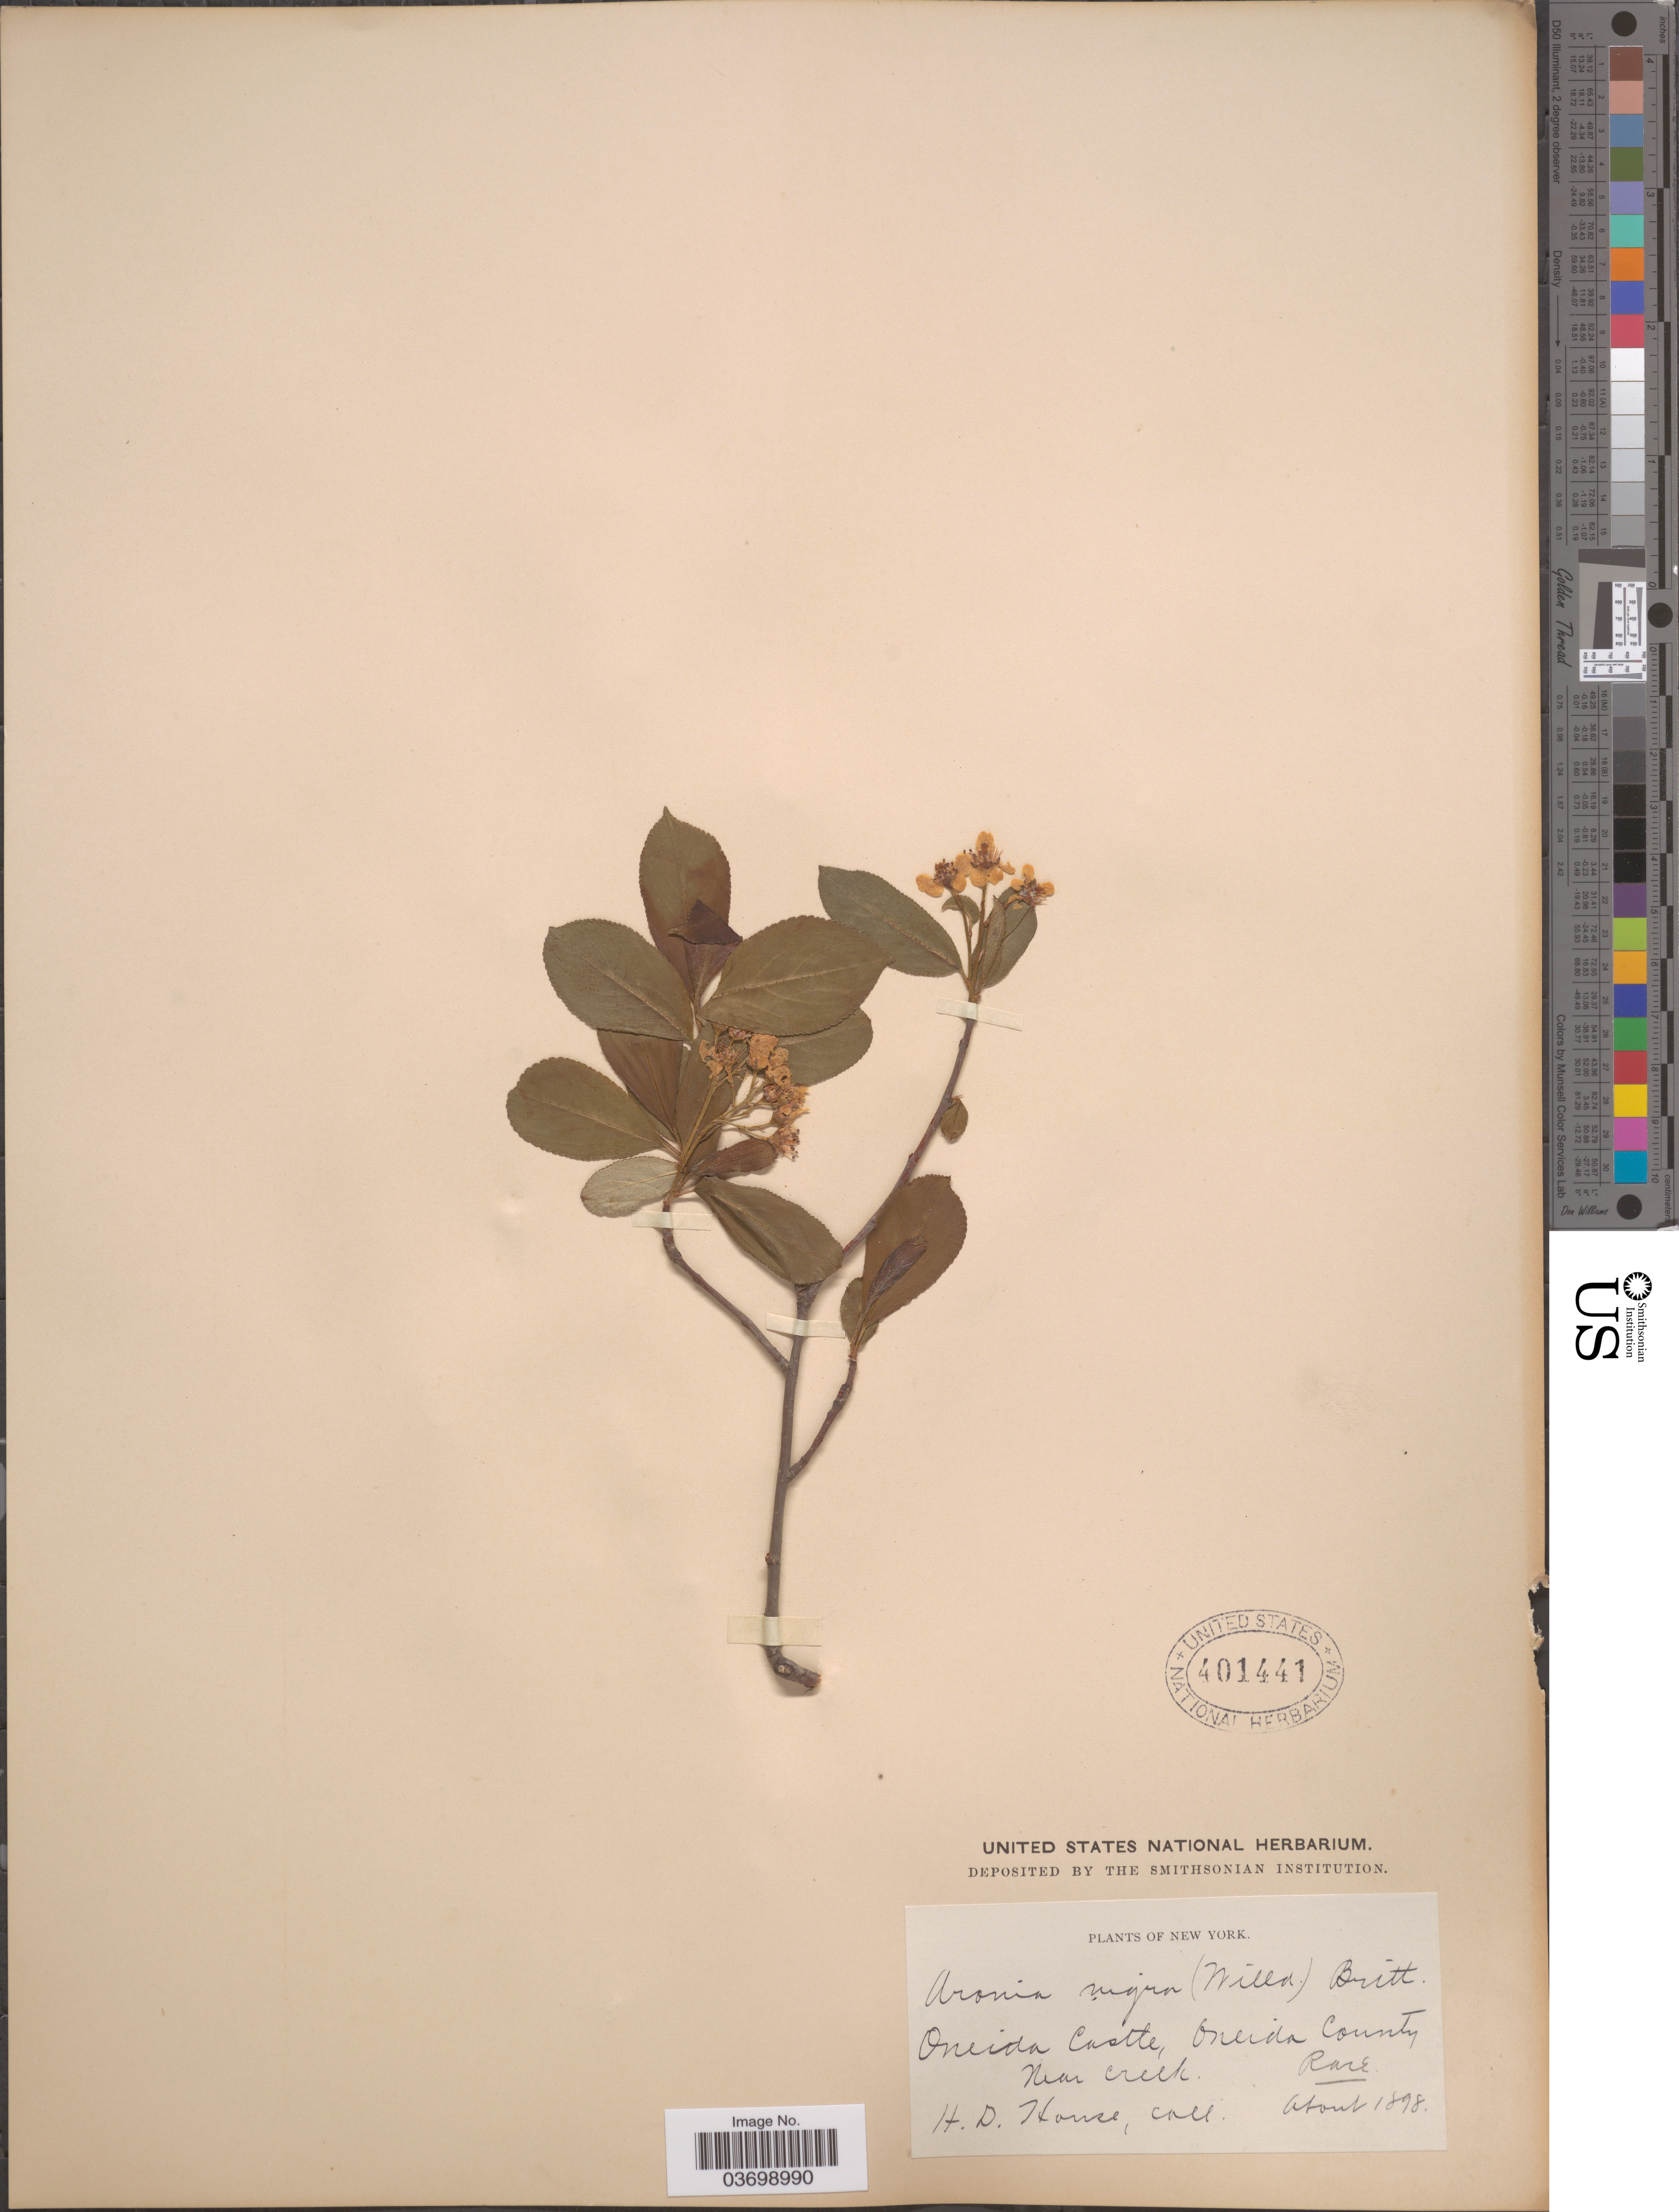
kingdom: Plantae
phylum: Tracheophyta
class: Magnoliopsida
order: Rosales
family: Rosaceae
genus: Aronia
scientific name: Aronia melanocarpa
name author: (Michx.) Elliott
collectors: H. D. House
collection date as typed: About 1898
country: United States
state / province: New York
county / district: Oneida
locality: Oneida Castle, Oneida County, near creek.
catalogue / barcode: US 401441